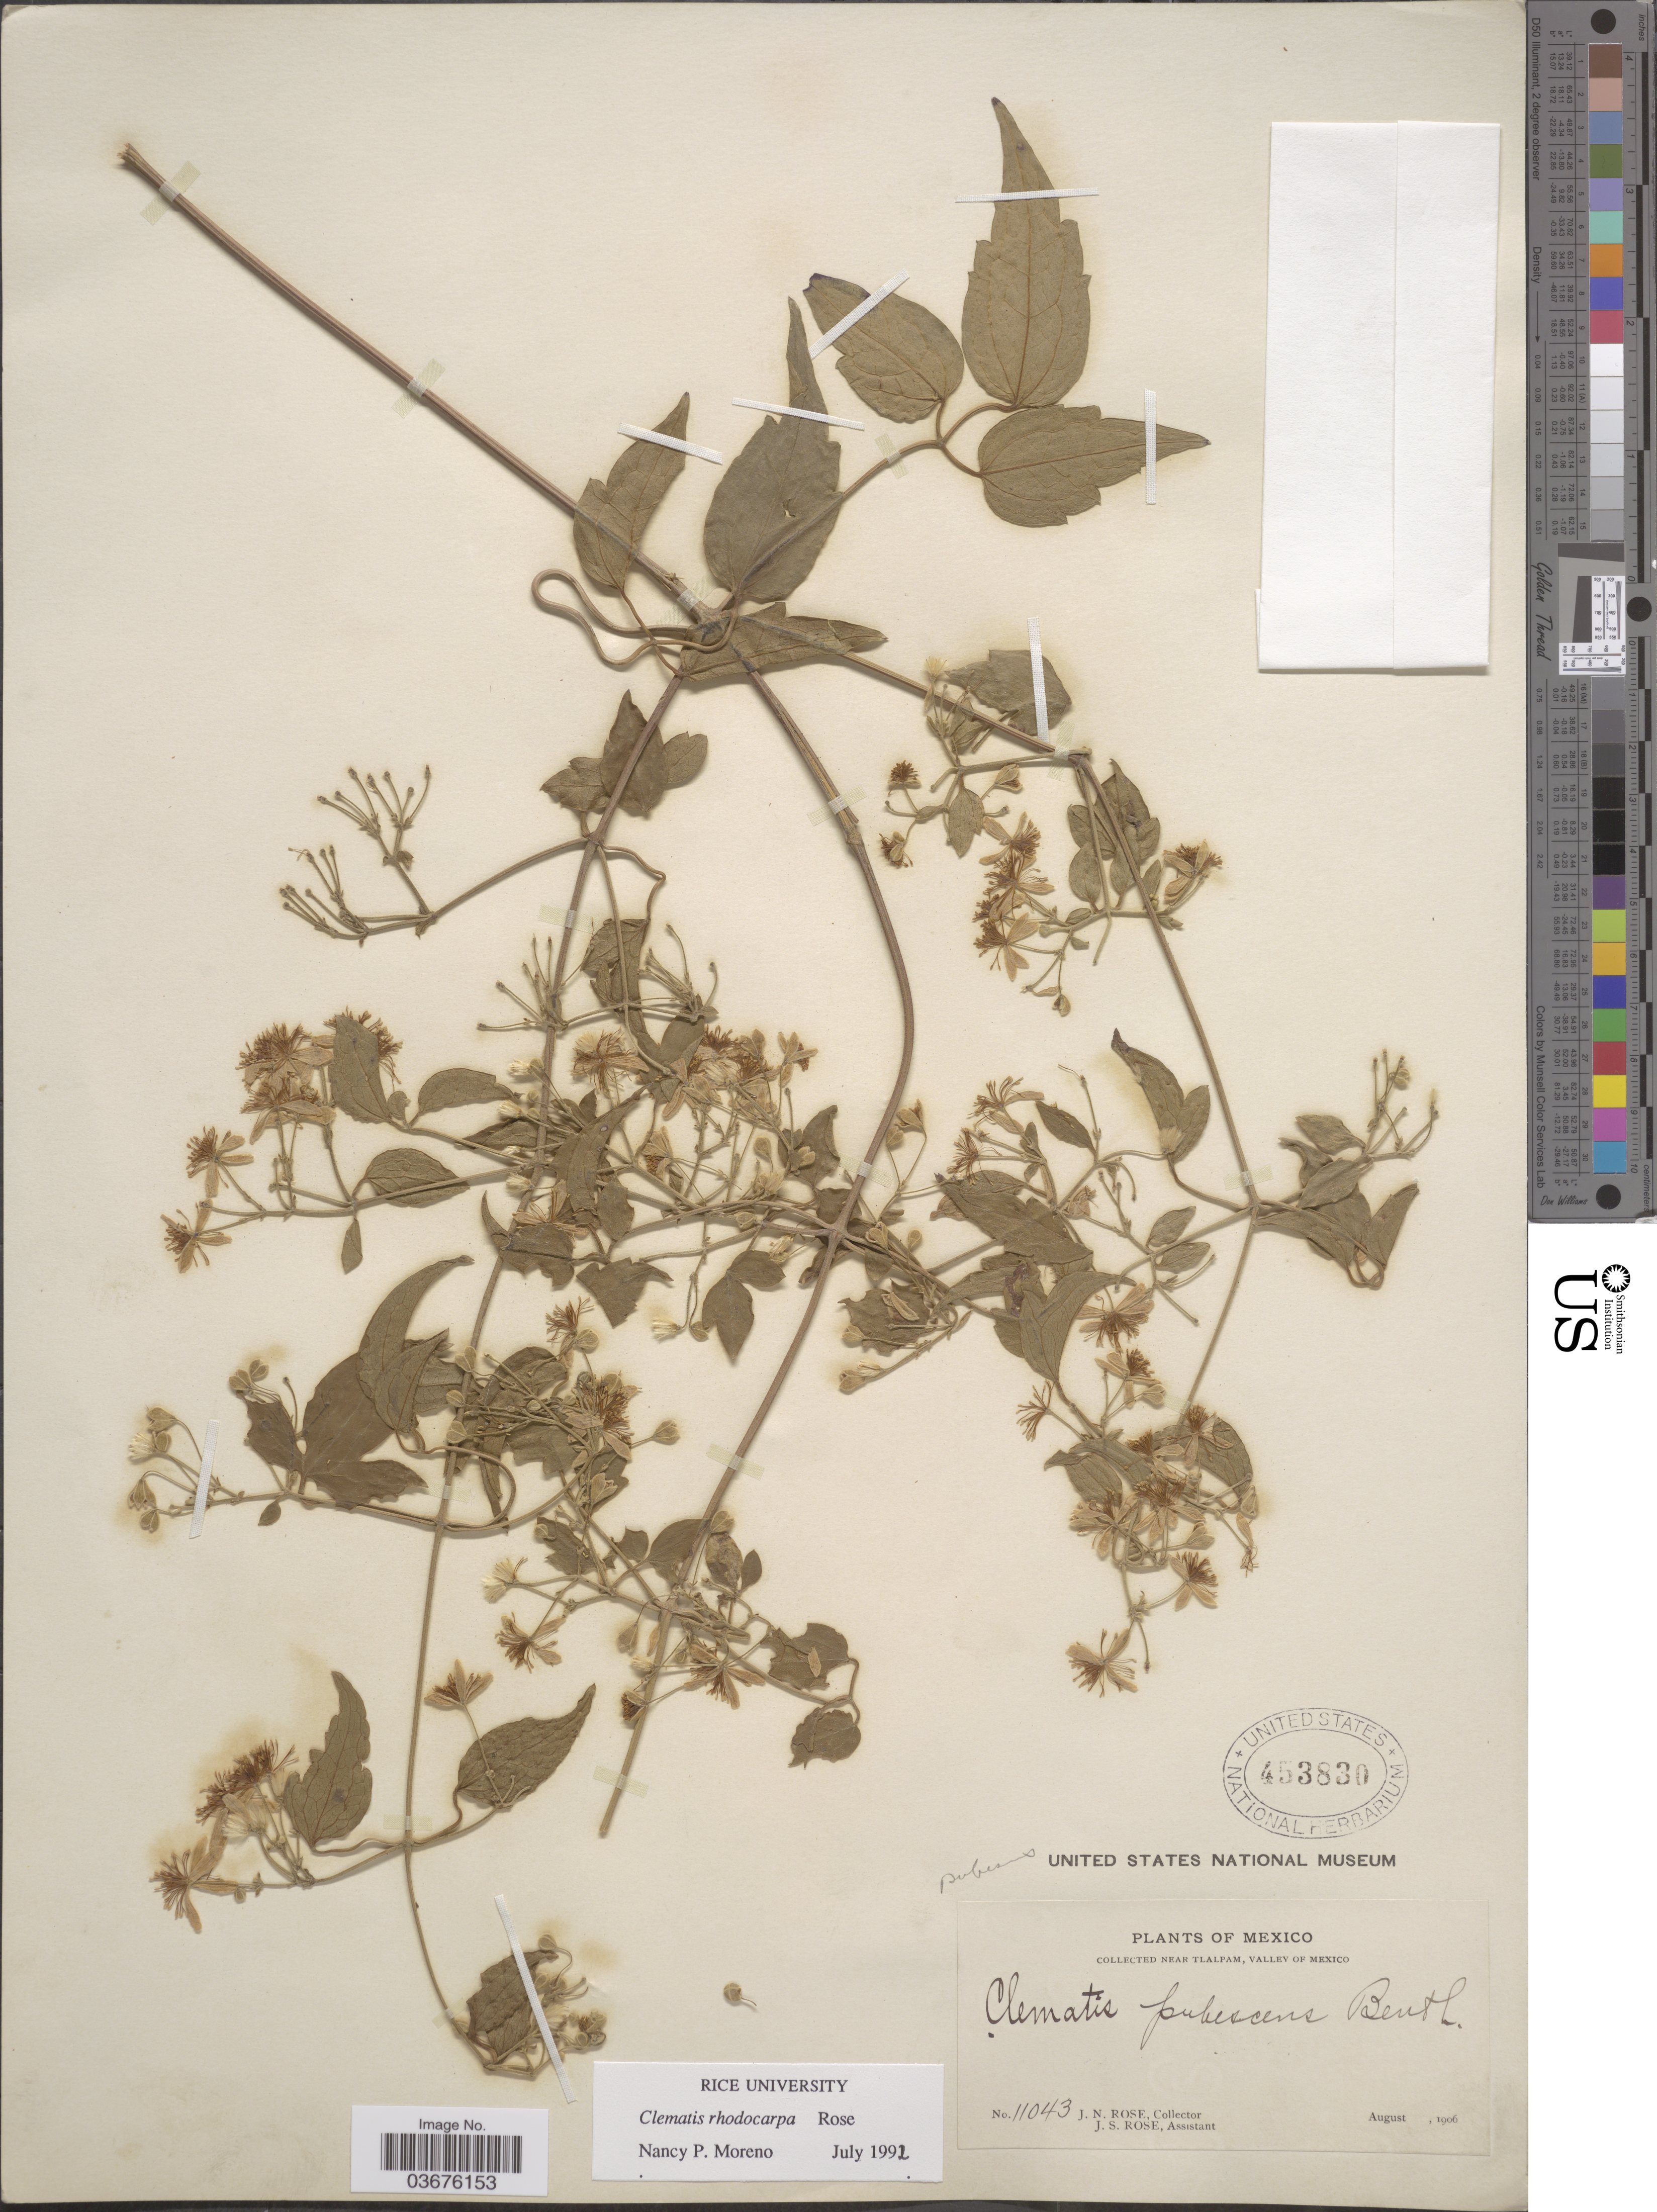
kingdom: Plantae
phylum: Tracheophyta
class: Magnoliopsida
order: Ranunculales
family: Ranunculaceae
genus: Clematis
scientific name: Clematis rhodocarpa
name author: Rose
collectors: J. N. Rose & J. S. Rose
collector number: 11043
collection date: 1906-08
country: Mexico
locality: Near Tlalpam, Valley of Mexico.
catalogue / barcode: US 453830